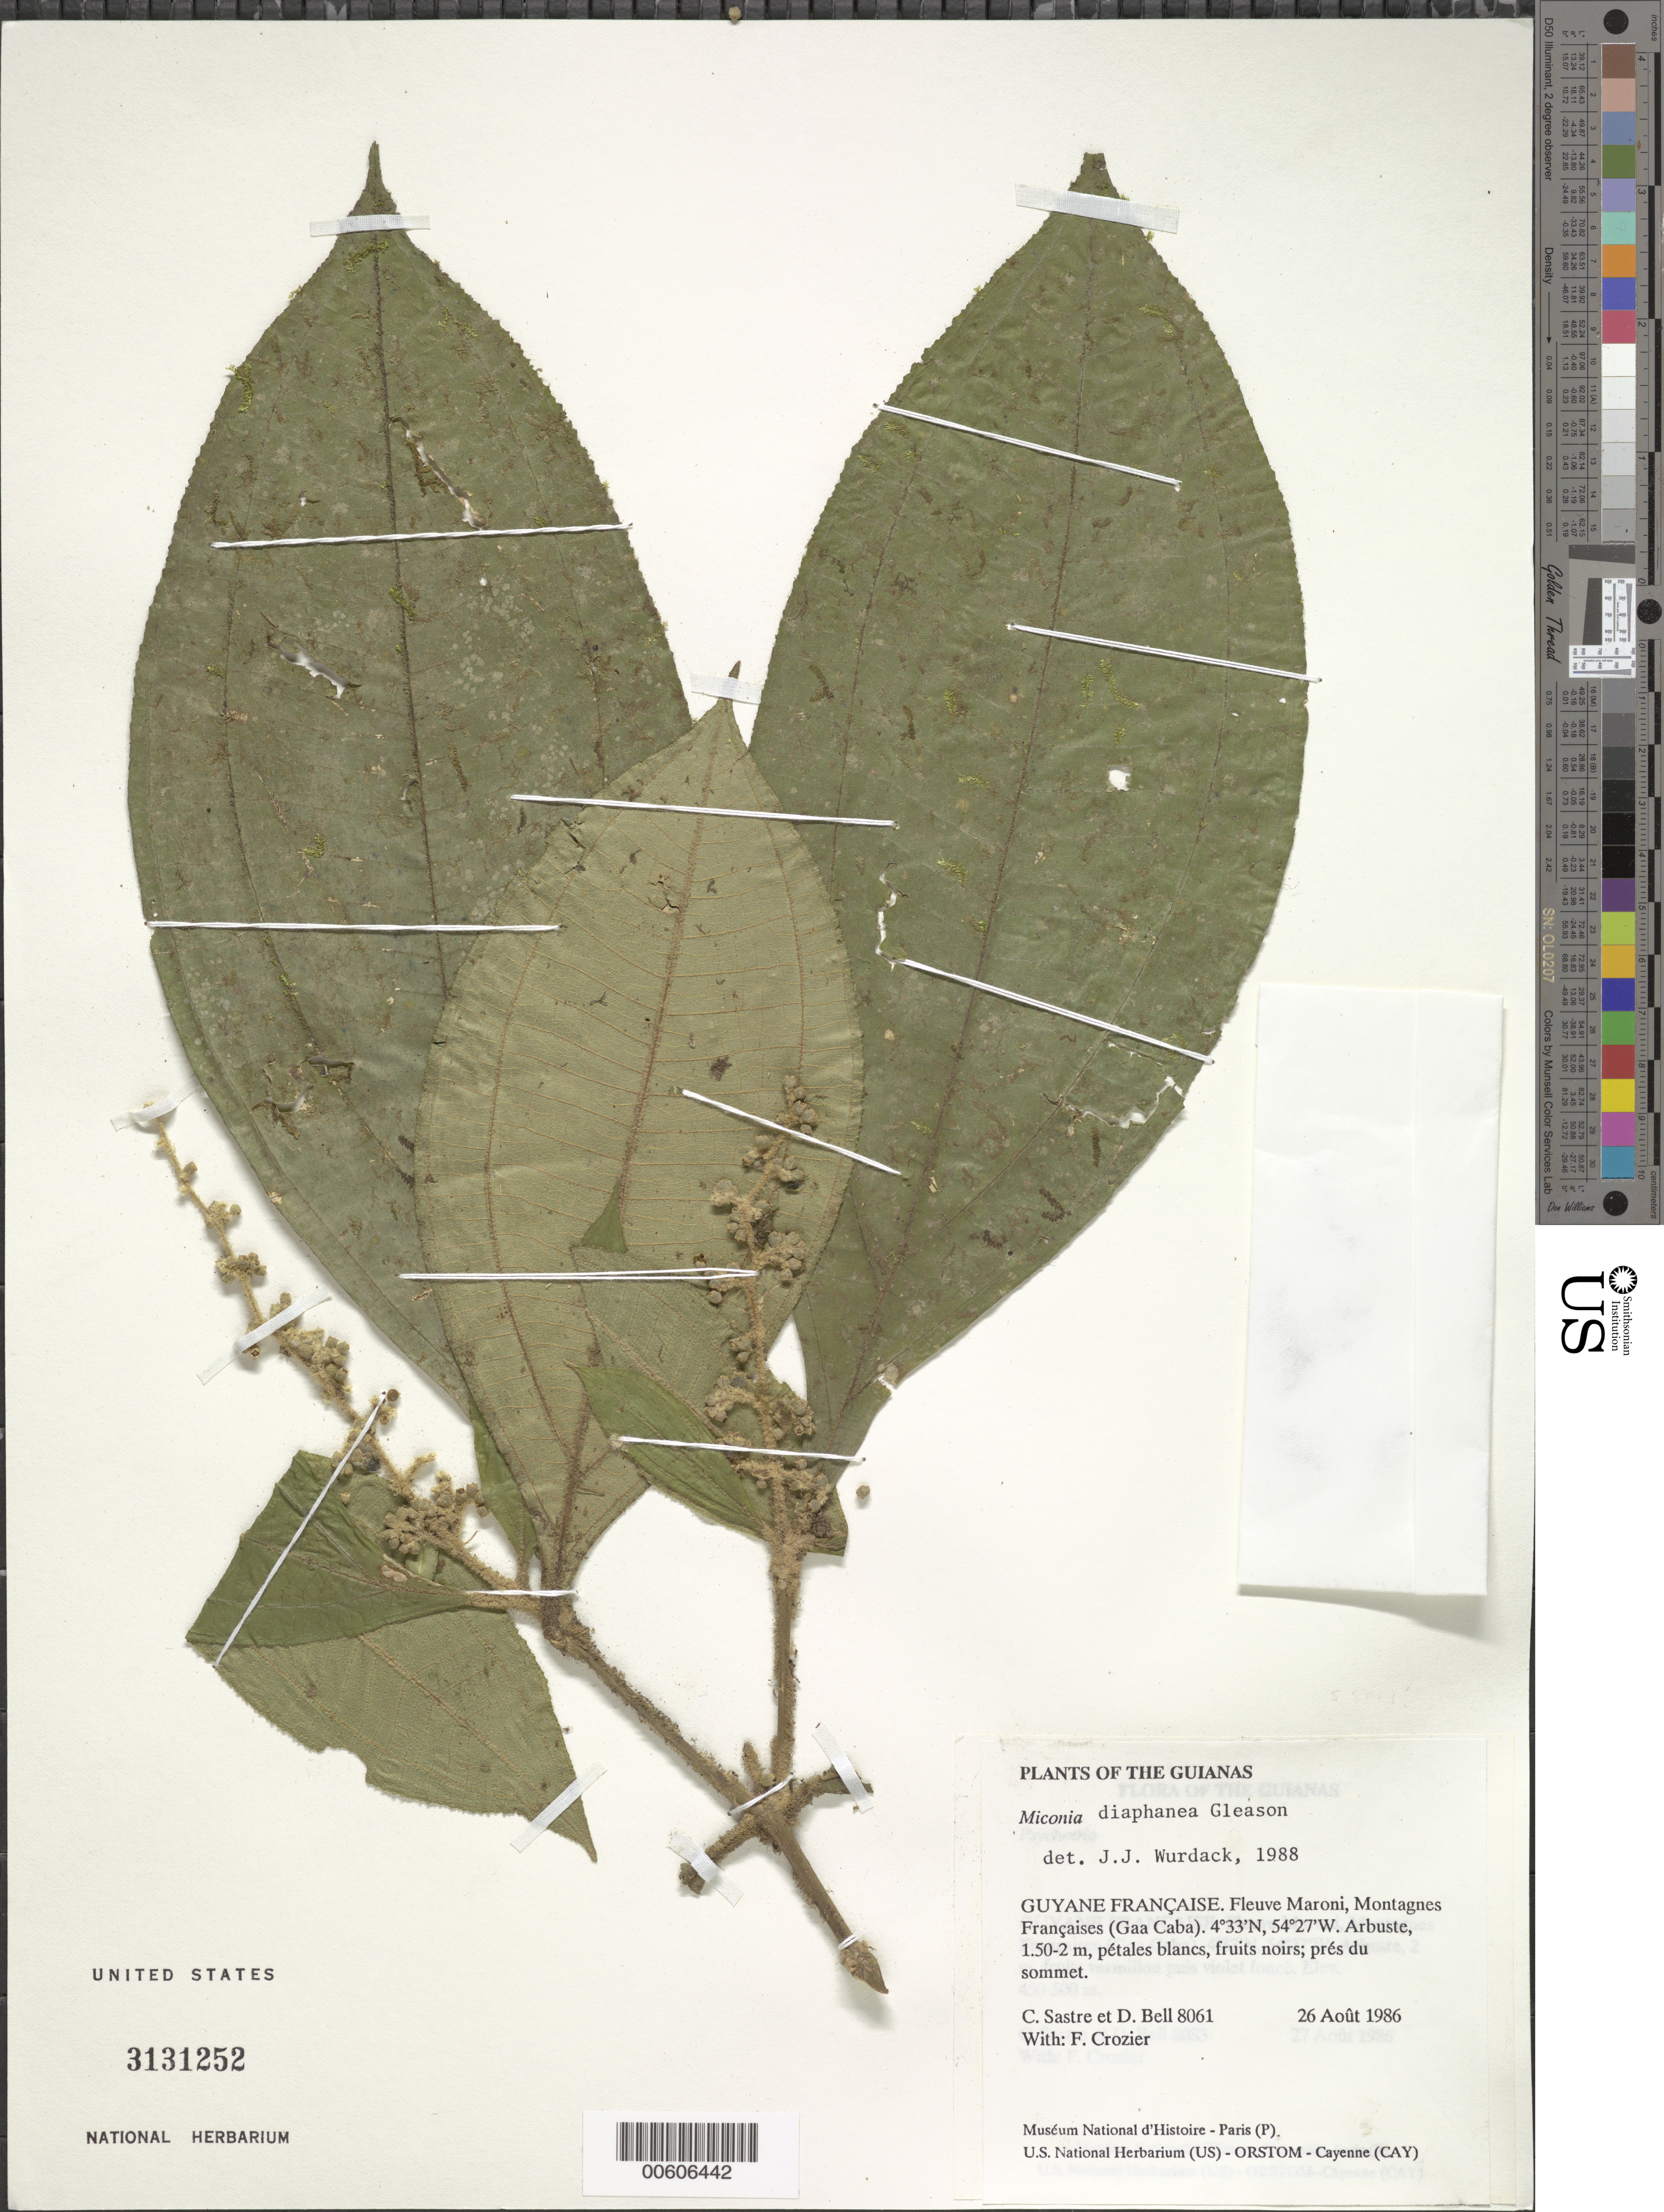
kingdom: Plantae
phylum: Tracheophyta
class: Magnoliopsida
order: Myrtales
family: Melastomataceae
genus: Miconia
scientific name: Miconia diaphanea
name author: Gleason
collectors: C. H. L. Sastre, D. A. Bell & F. Crozier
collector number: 8061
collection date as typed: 26 August 1986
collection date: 1986-08-26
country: French Guiana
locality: Fleuve Maroni, Montagnes Françaises (Gaa Caba)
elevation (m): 400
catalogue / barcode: US 3131252